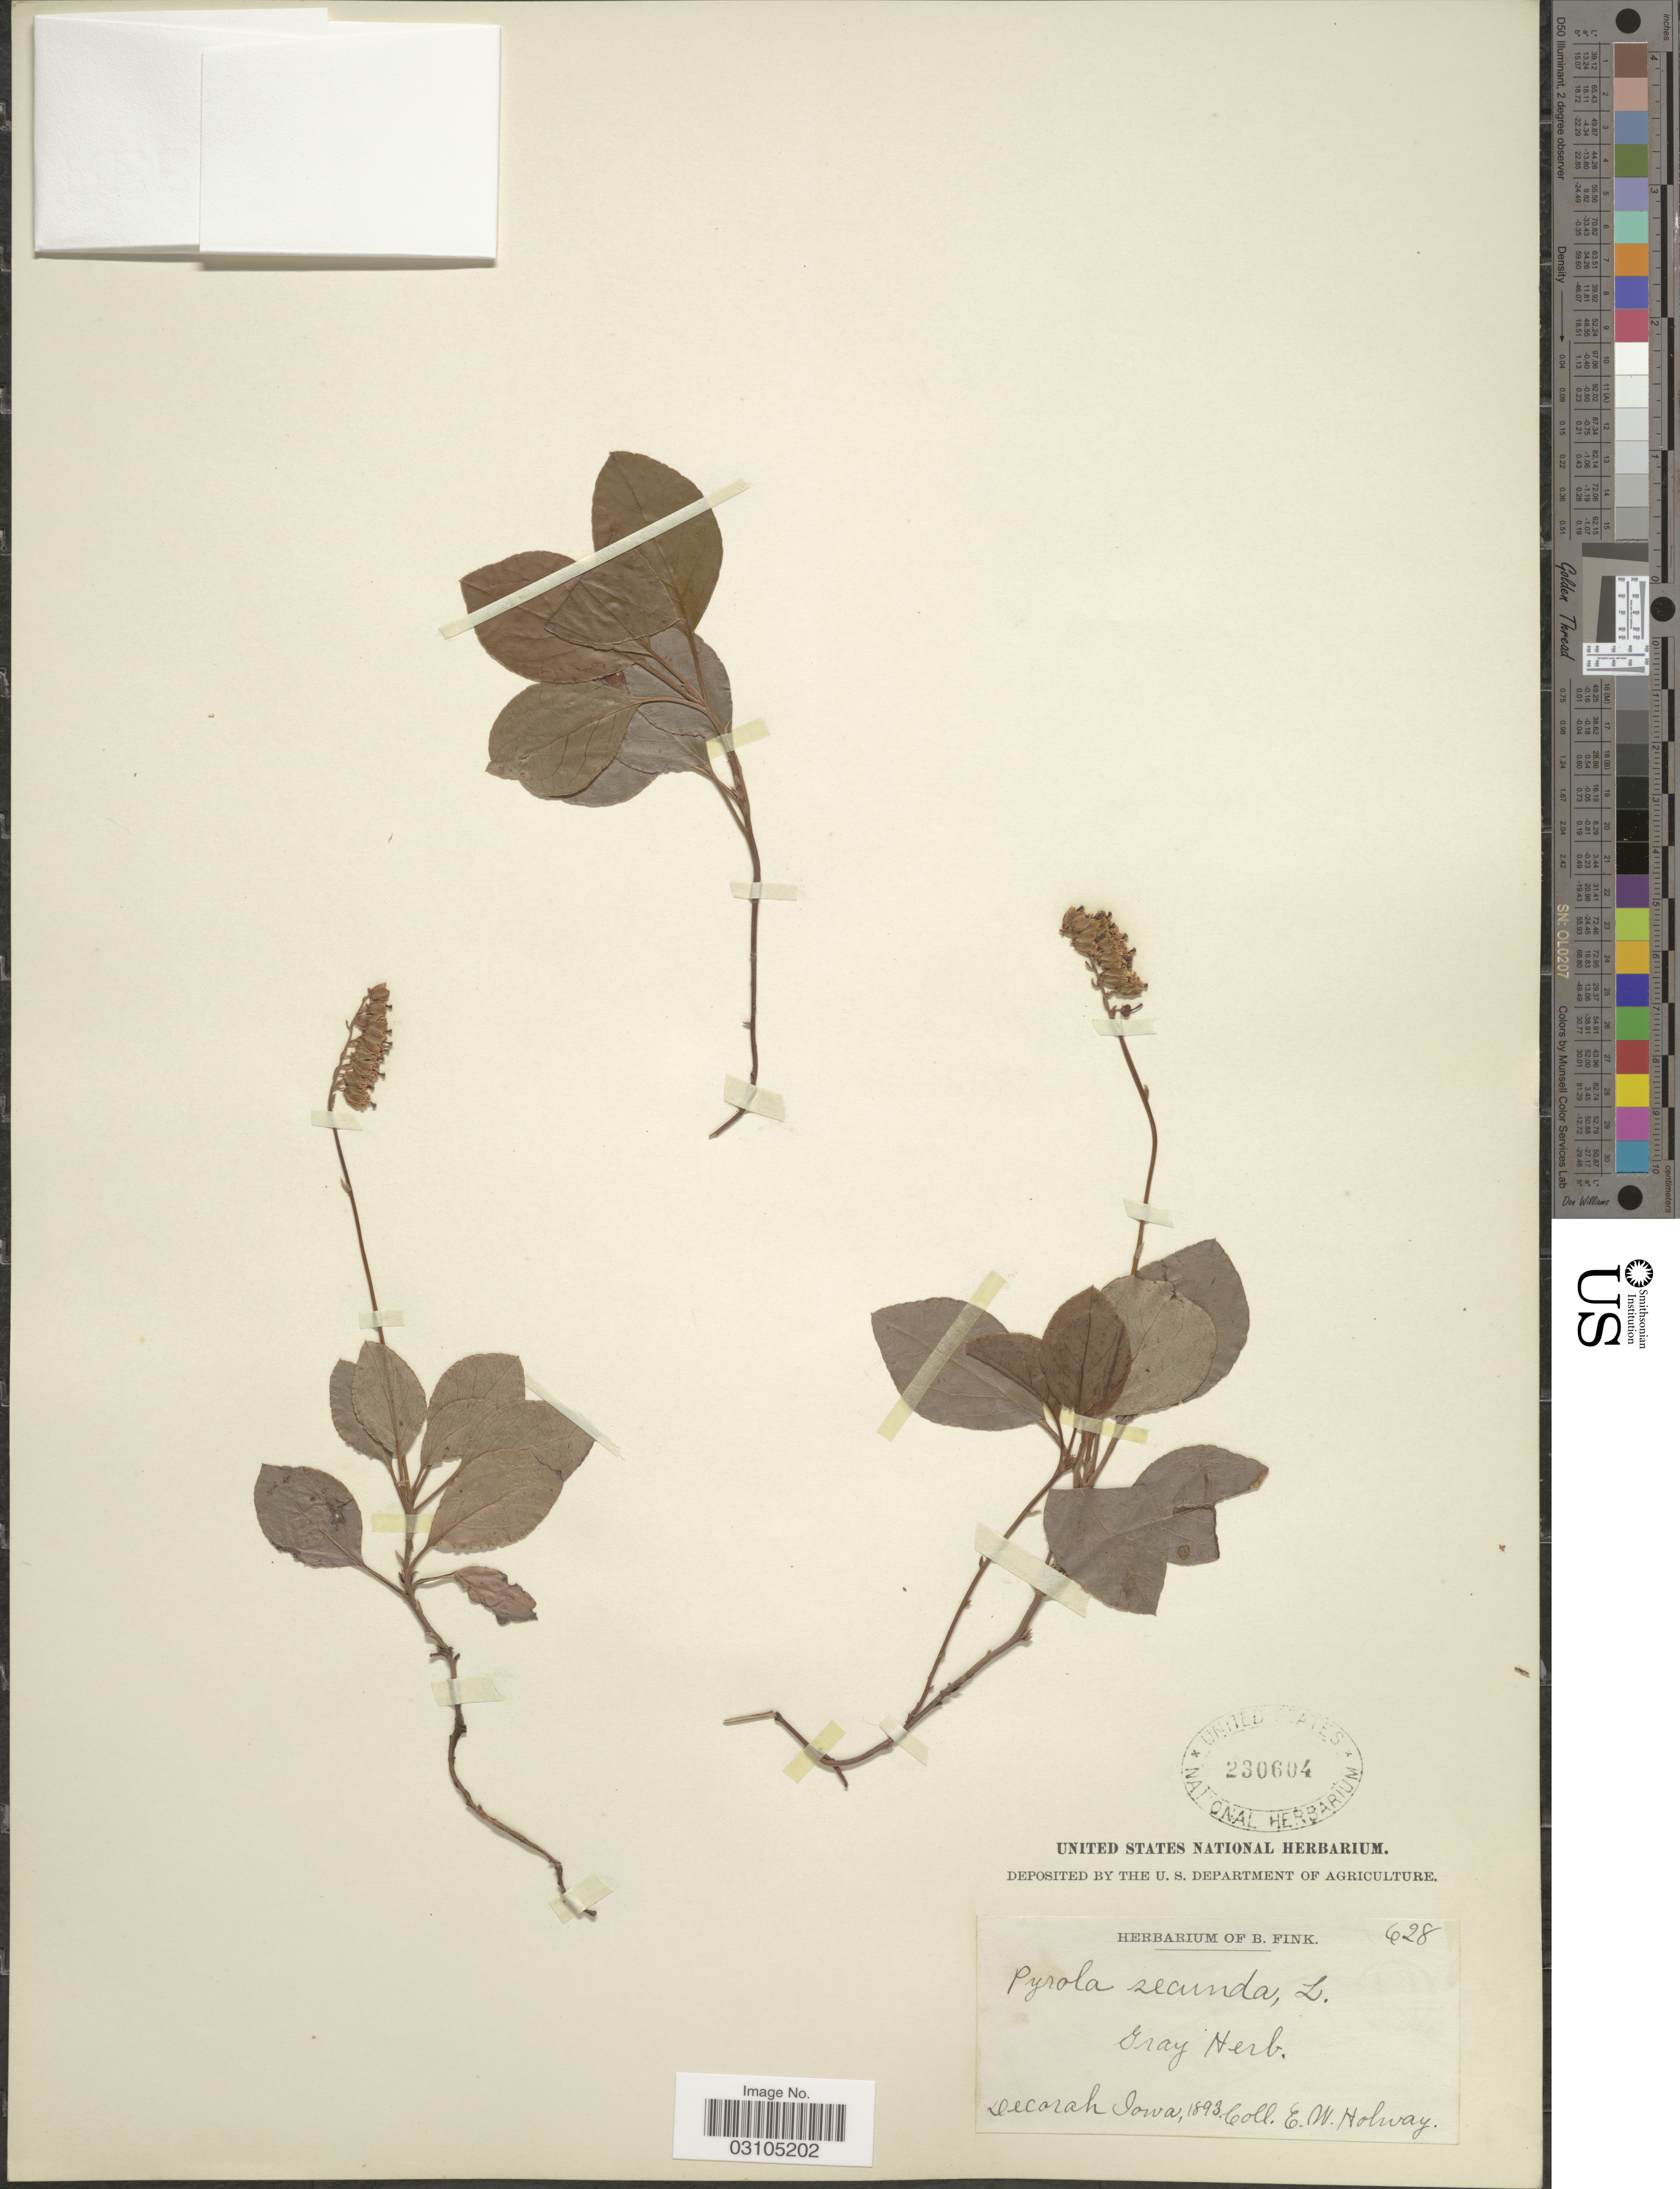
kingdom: Plantae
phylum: Tracheophyta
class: Magnoliopsida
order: Ericales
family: Ericaceae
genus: Orthilia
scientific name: Orthilia secunda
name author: (L.) House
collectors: E. W. D. Holway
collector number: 628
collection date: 1893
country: United States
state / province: Iowa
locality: Decorah.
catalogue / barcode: US 230604